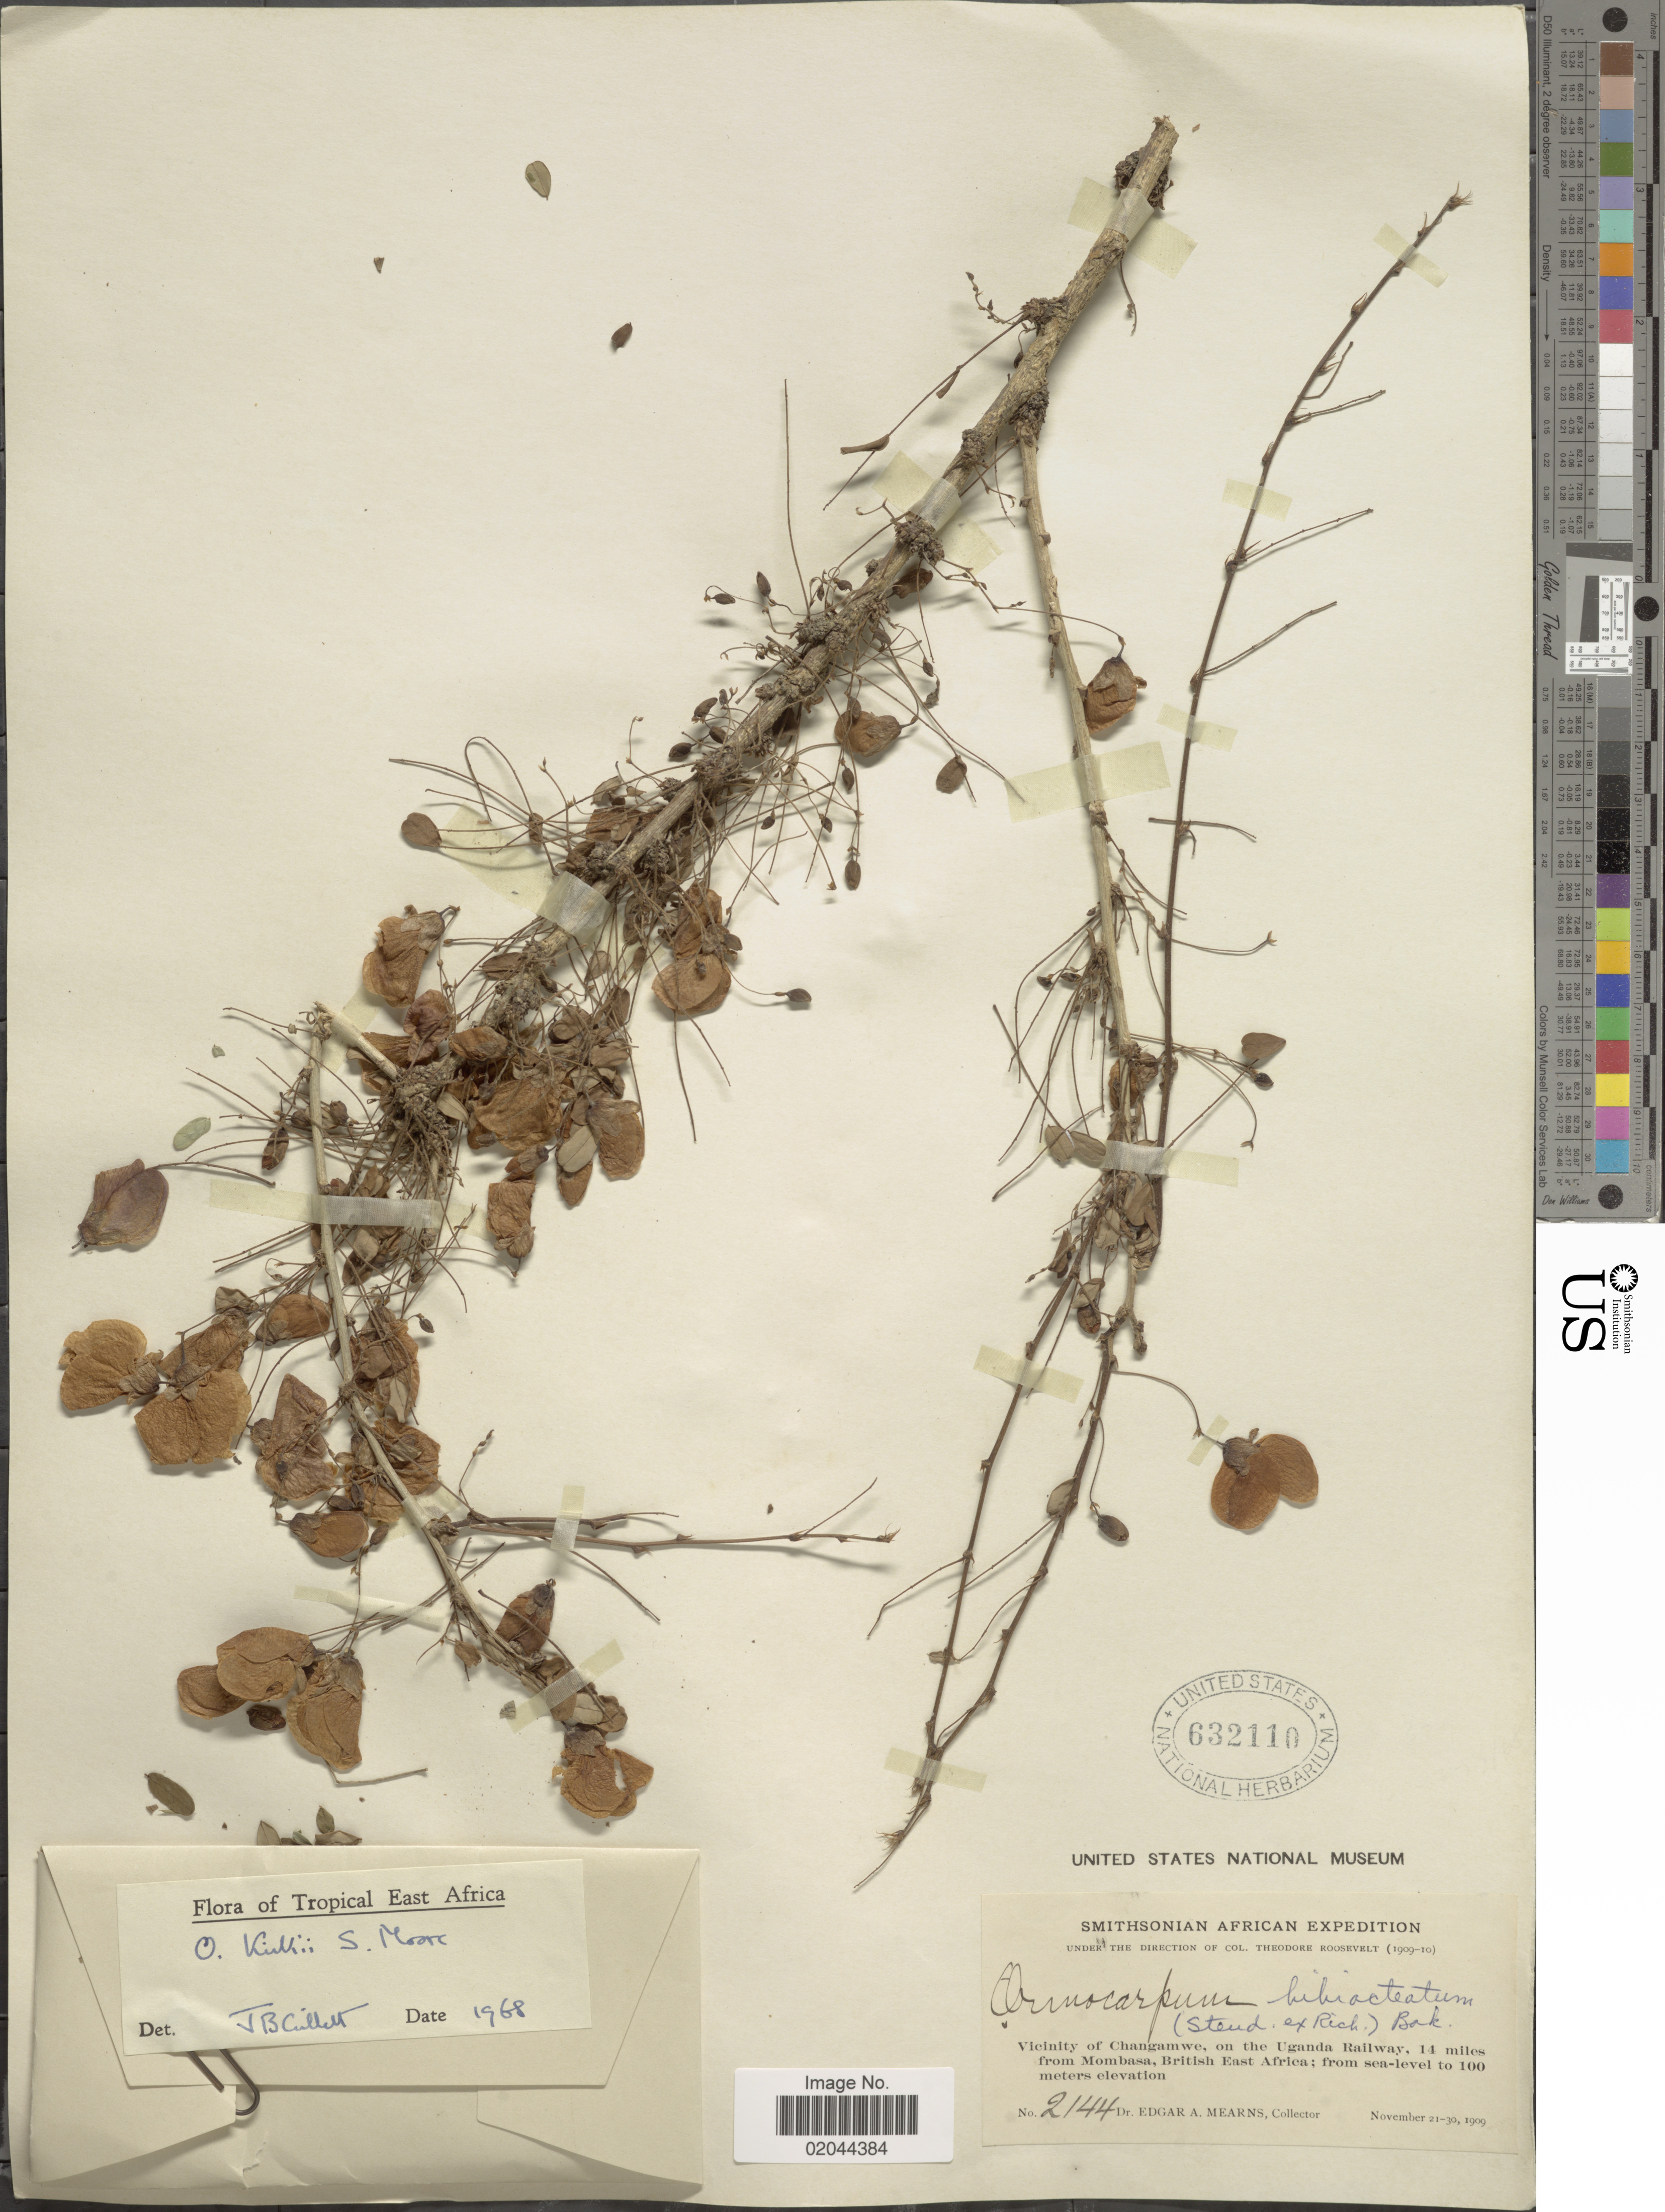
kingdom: Plantae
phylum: Tracheophyta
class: Magnoliopsida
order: Fabales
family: Fabaceae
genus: Ormocarpum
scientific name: Ormocarpum kirkii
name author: S. Moore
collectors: E. A. Mearns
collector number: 2144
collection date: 1909-11-21/1909-11-30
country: Kenya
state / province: Mombasa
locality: Vicinity of Changamwe, on the Uganda Railway, 14 miles from Mombasa, British East Africa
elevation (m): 100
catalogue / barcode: US 632110